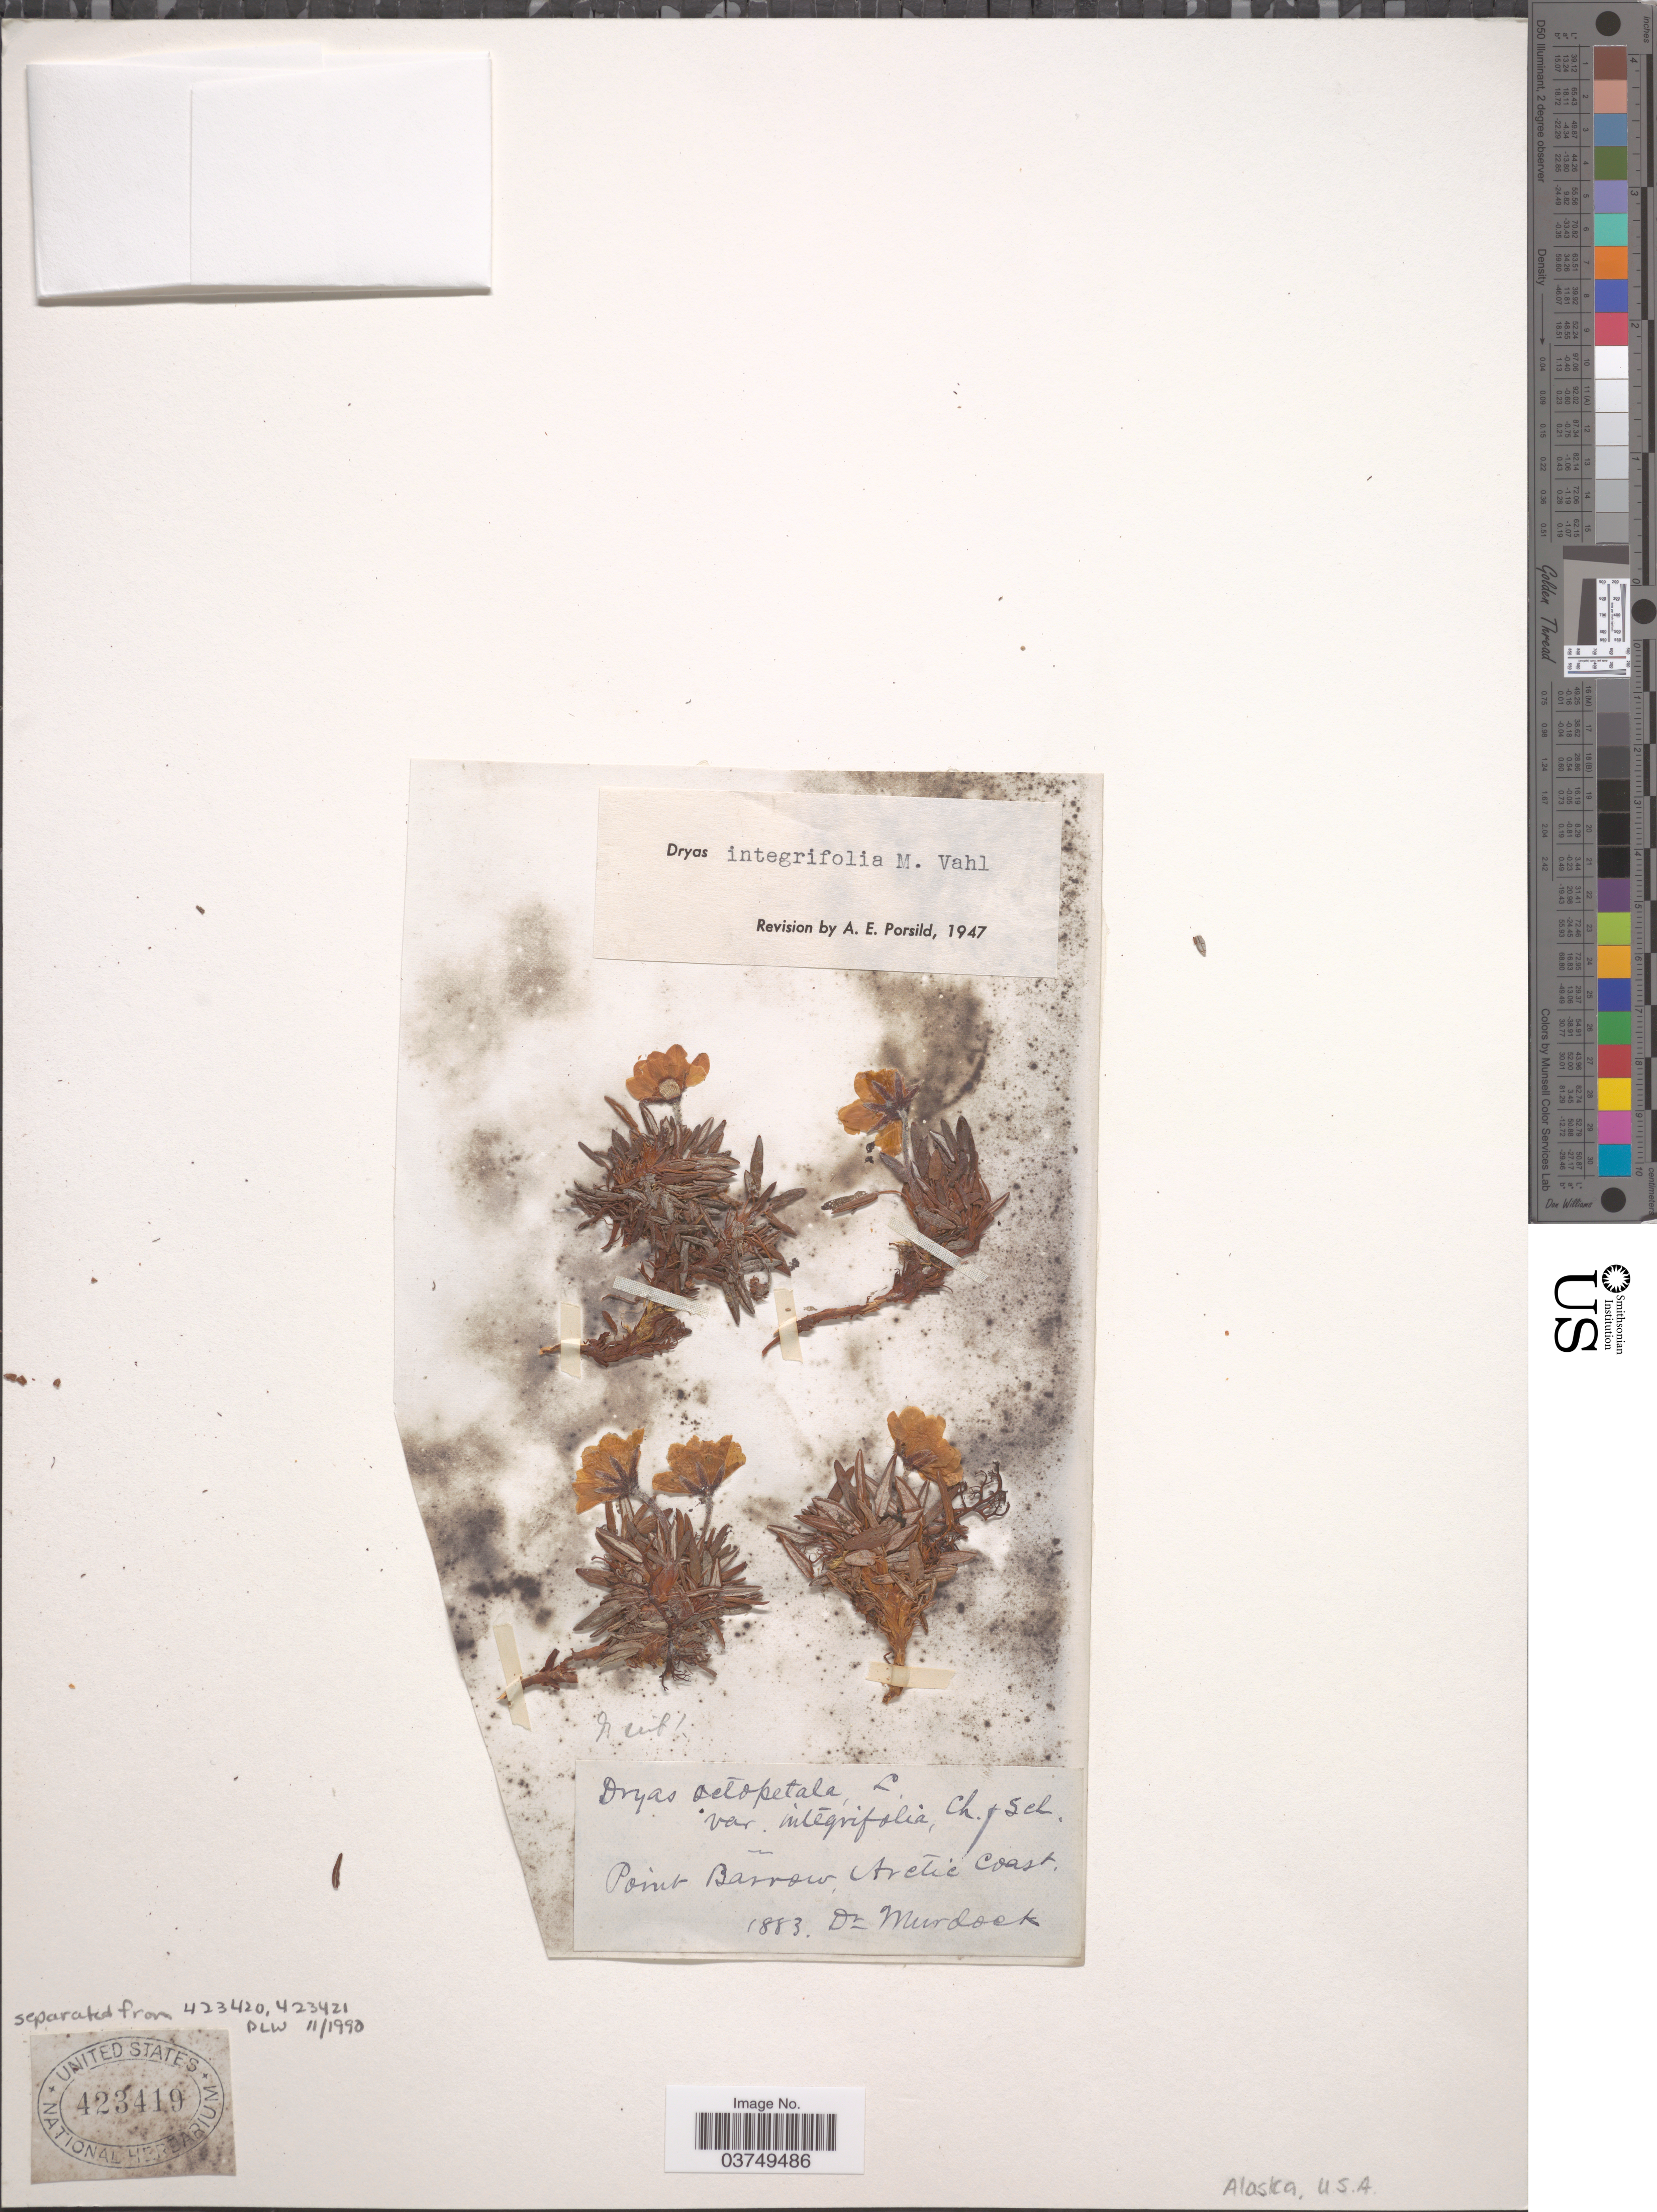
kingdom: Plantae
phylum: Tracheophyta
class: Magnoliopsida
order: Rosales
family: Rosaceae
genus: Dryas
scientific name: Dryas integrifolia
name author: Vahl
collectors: -. Murdock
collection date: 1883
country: United States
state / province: Alaska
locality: Point Barrow, Arctic Coast.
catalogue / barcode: US 423419